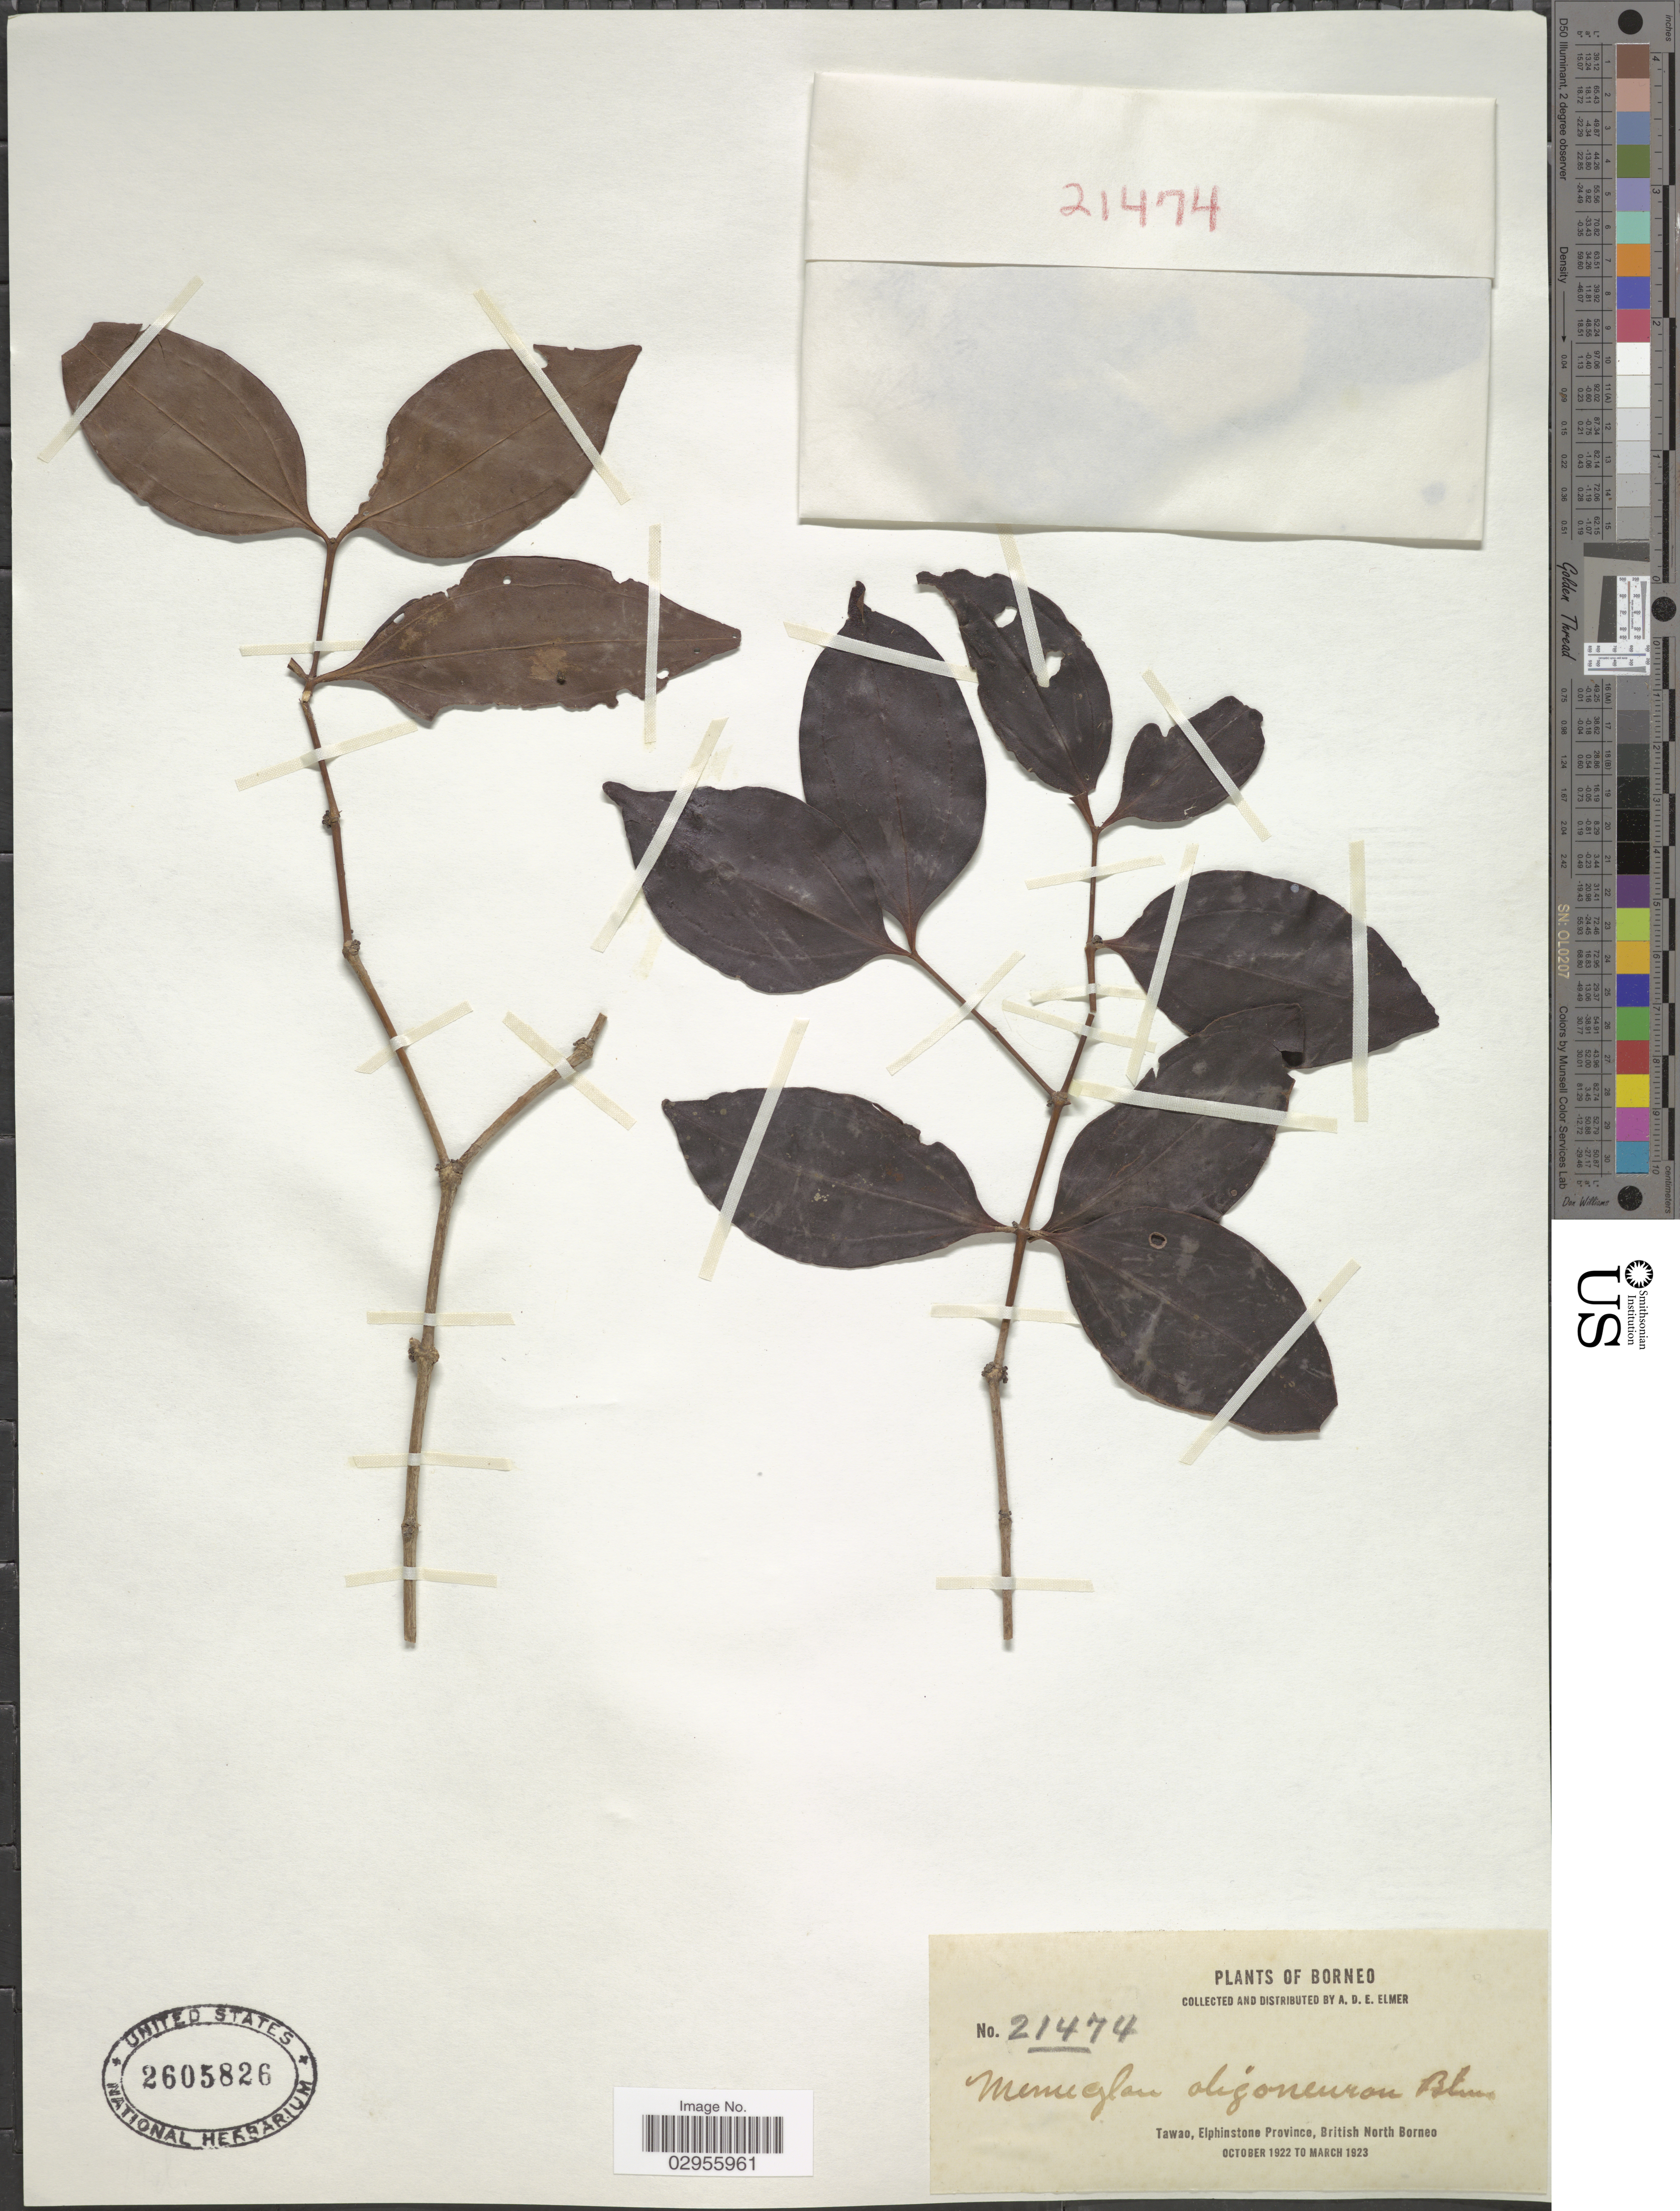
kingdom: Plantae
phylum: Tracheophyta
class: Magnoliopsida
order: Myrtales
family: Melastomataceae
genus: Lijndenia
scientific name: Lijndenia laurina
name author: Zoll. & Moritzi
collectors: A. D. E. Elmer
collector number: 21474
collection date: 1922-10/1923-03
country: Malaysia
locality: Borneo. Tawao, Elphinstone Province, British North Borneo.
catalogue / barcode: US 2605826